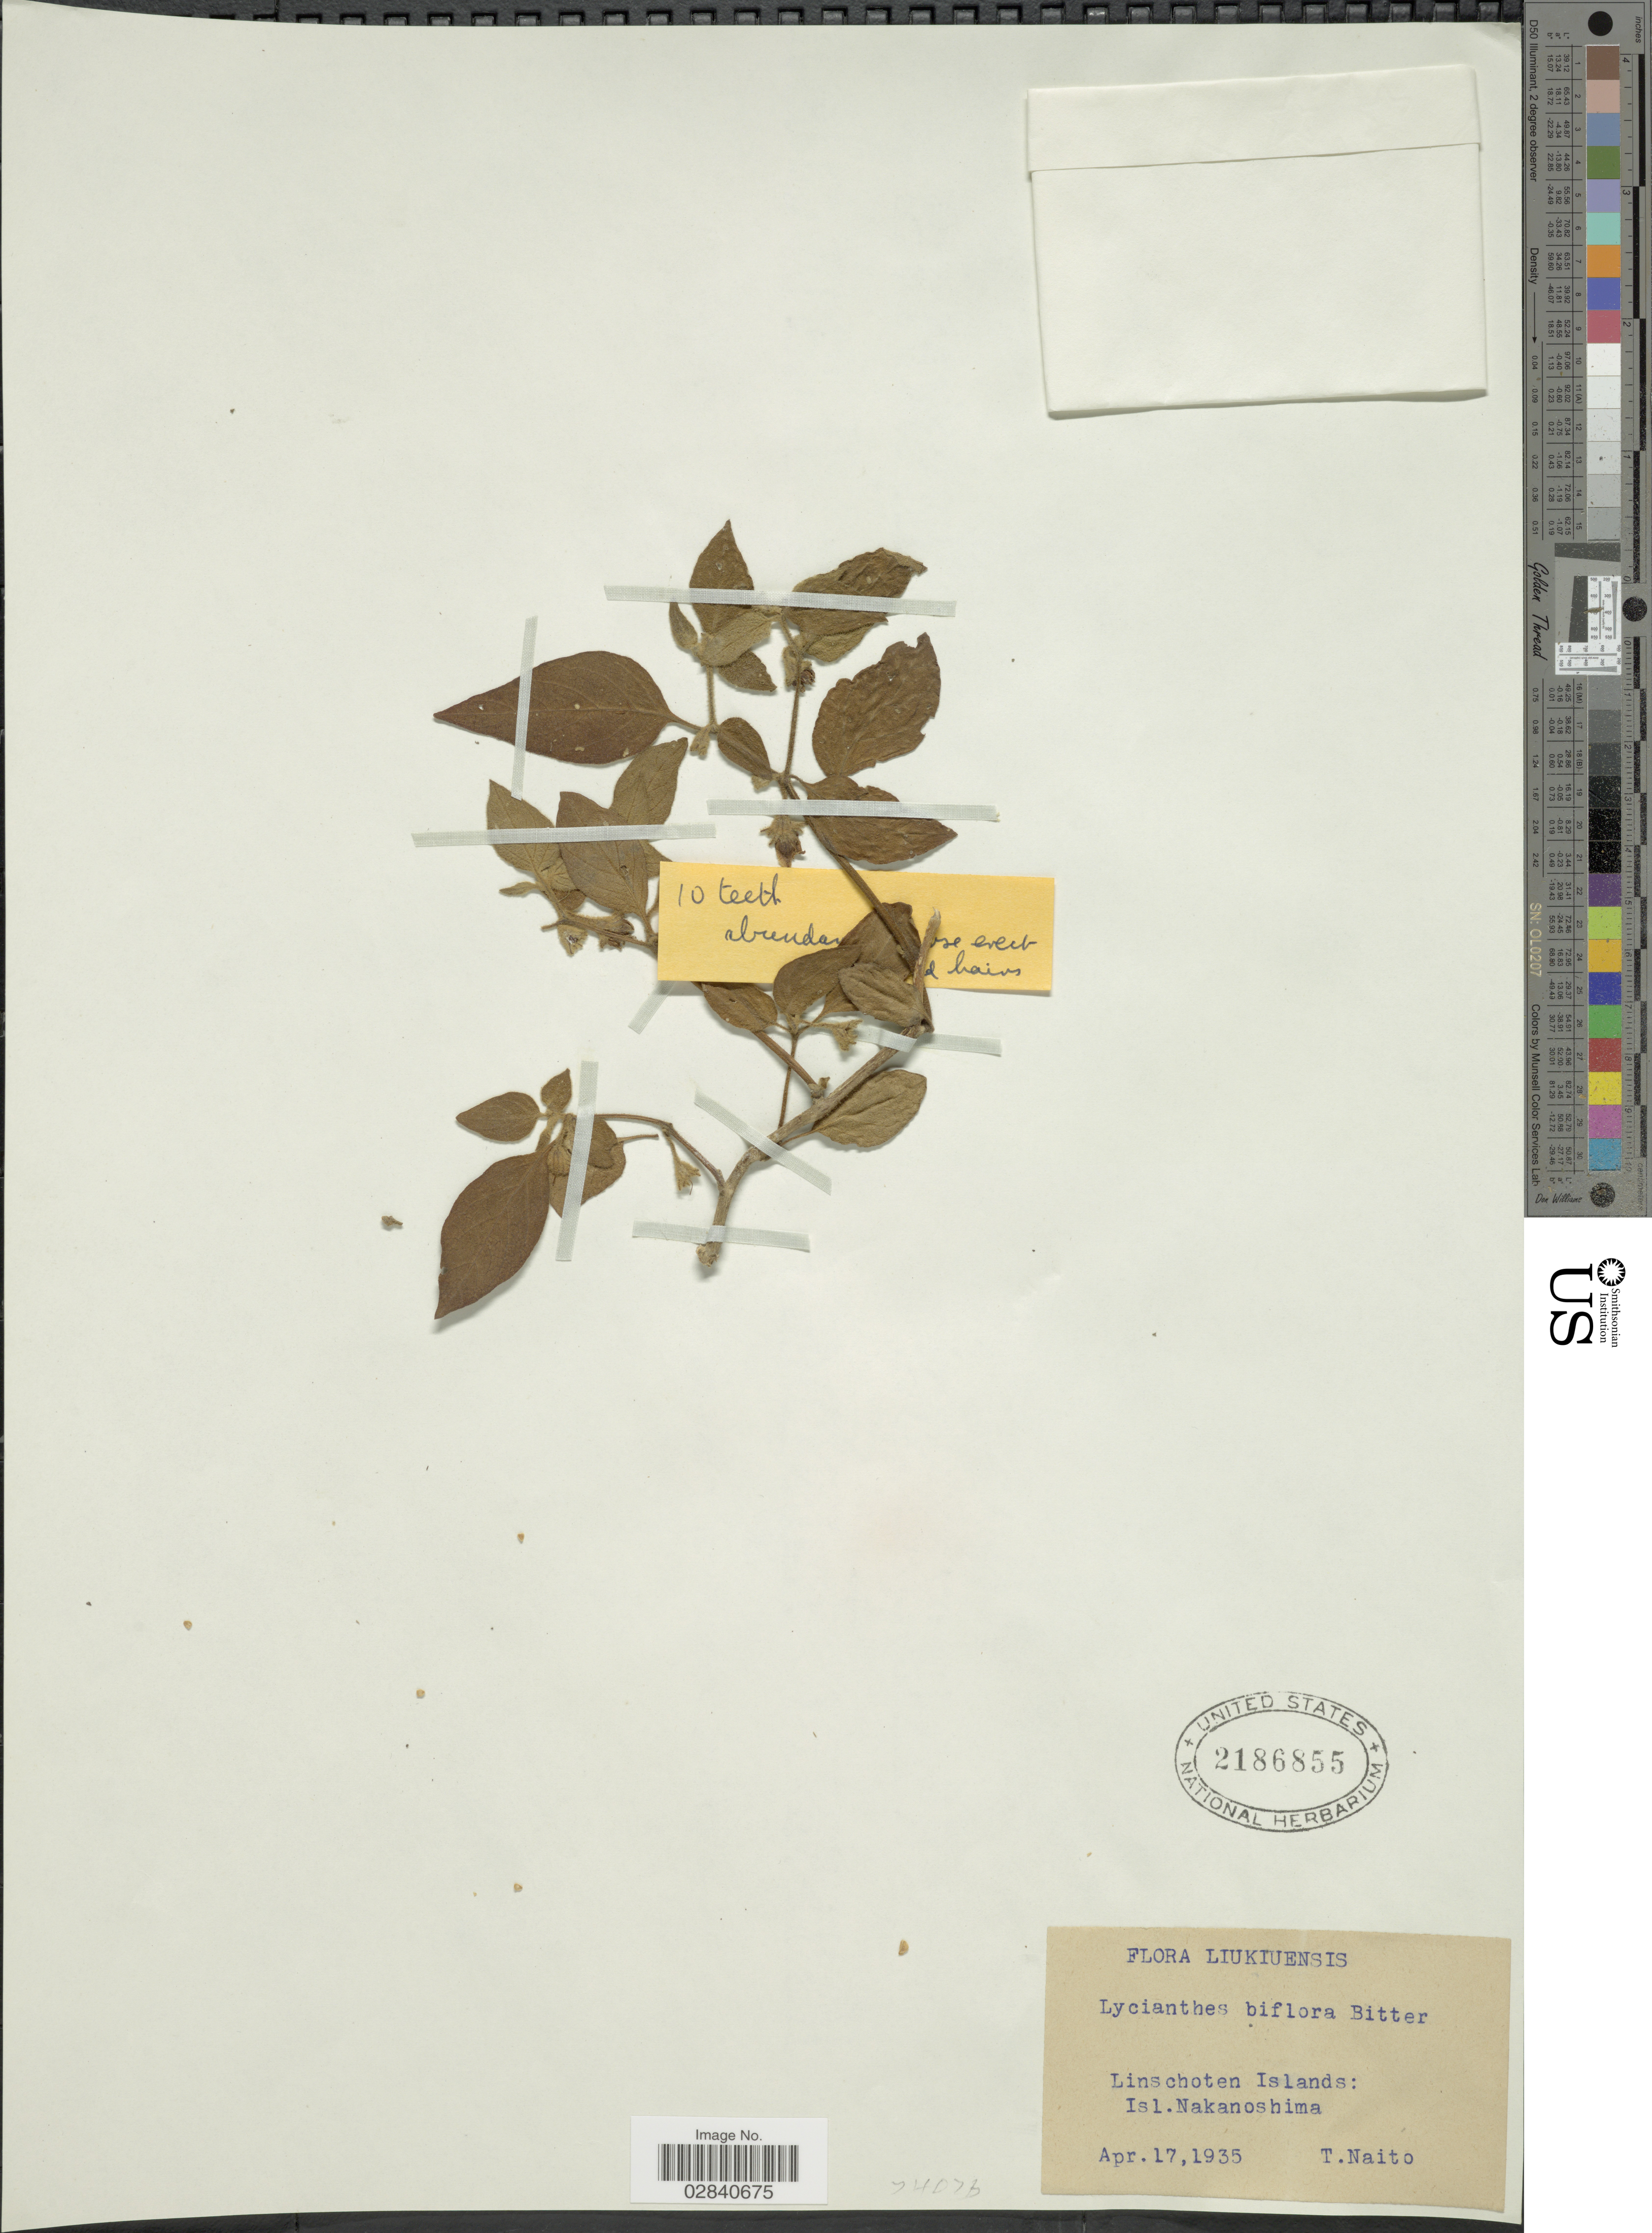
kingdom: Plantae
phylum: Tracheophyta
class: Magnoliopsida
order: Solanales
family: Solanaceae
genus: Lycianthes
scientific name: Lycianthes biflora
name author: (Lour.) Bitter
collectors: T. Naito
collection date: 1935-04-17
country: Japan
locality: Liukiuensis. Linschoten Islands: Isl. Nakanoshima.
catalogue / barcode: US 2186855